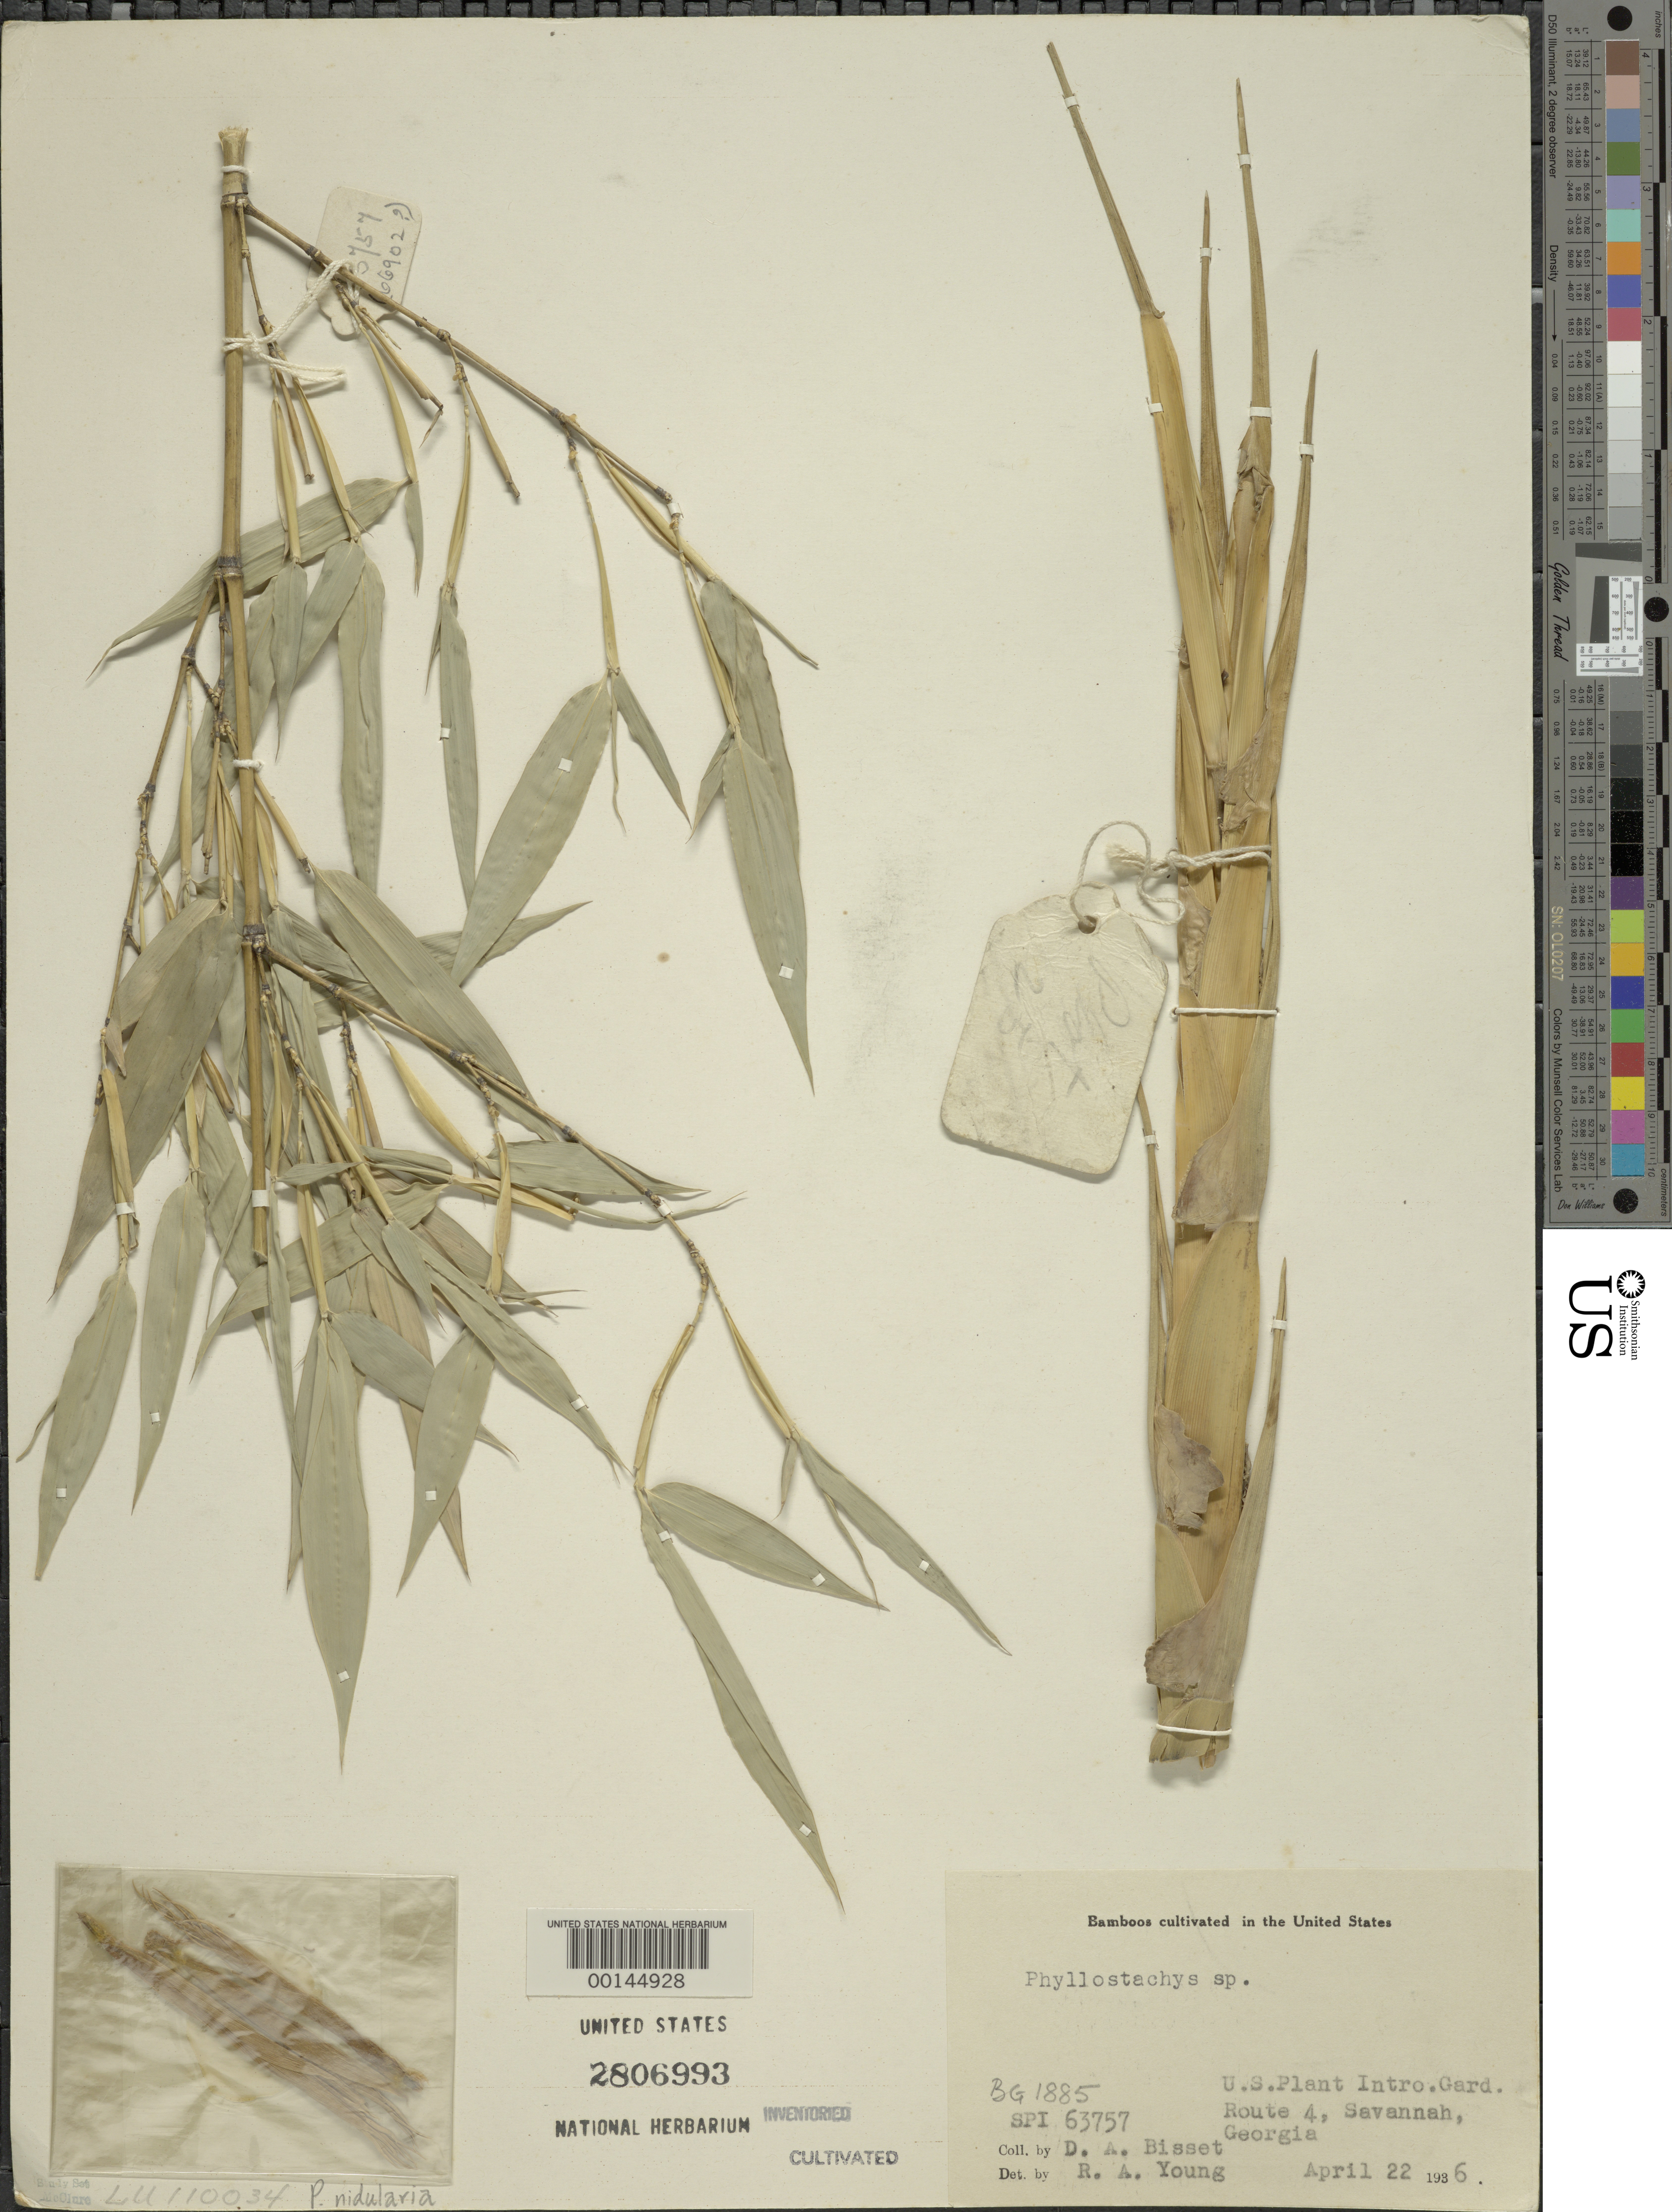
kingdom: Plantae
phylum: Tracheophyta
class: Liliopsida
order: Poales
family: Poaceae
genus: Phyllostachys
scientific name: Phyllostachys nidularia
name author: Munro ex Fenzi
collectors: D. Bisset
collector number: SPI 63757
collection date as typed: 22 Apr 1936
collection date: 1936-04-22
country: United States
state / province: Georgia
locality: Savannah, barbour lathrop p.i. garden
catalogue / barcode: US 2806993